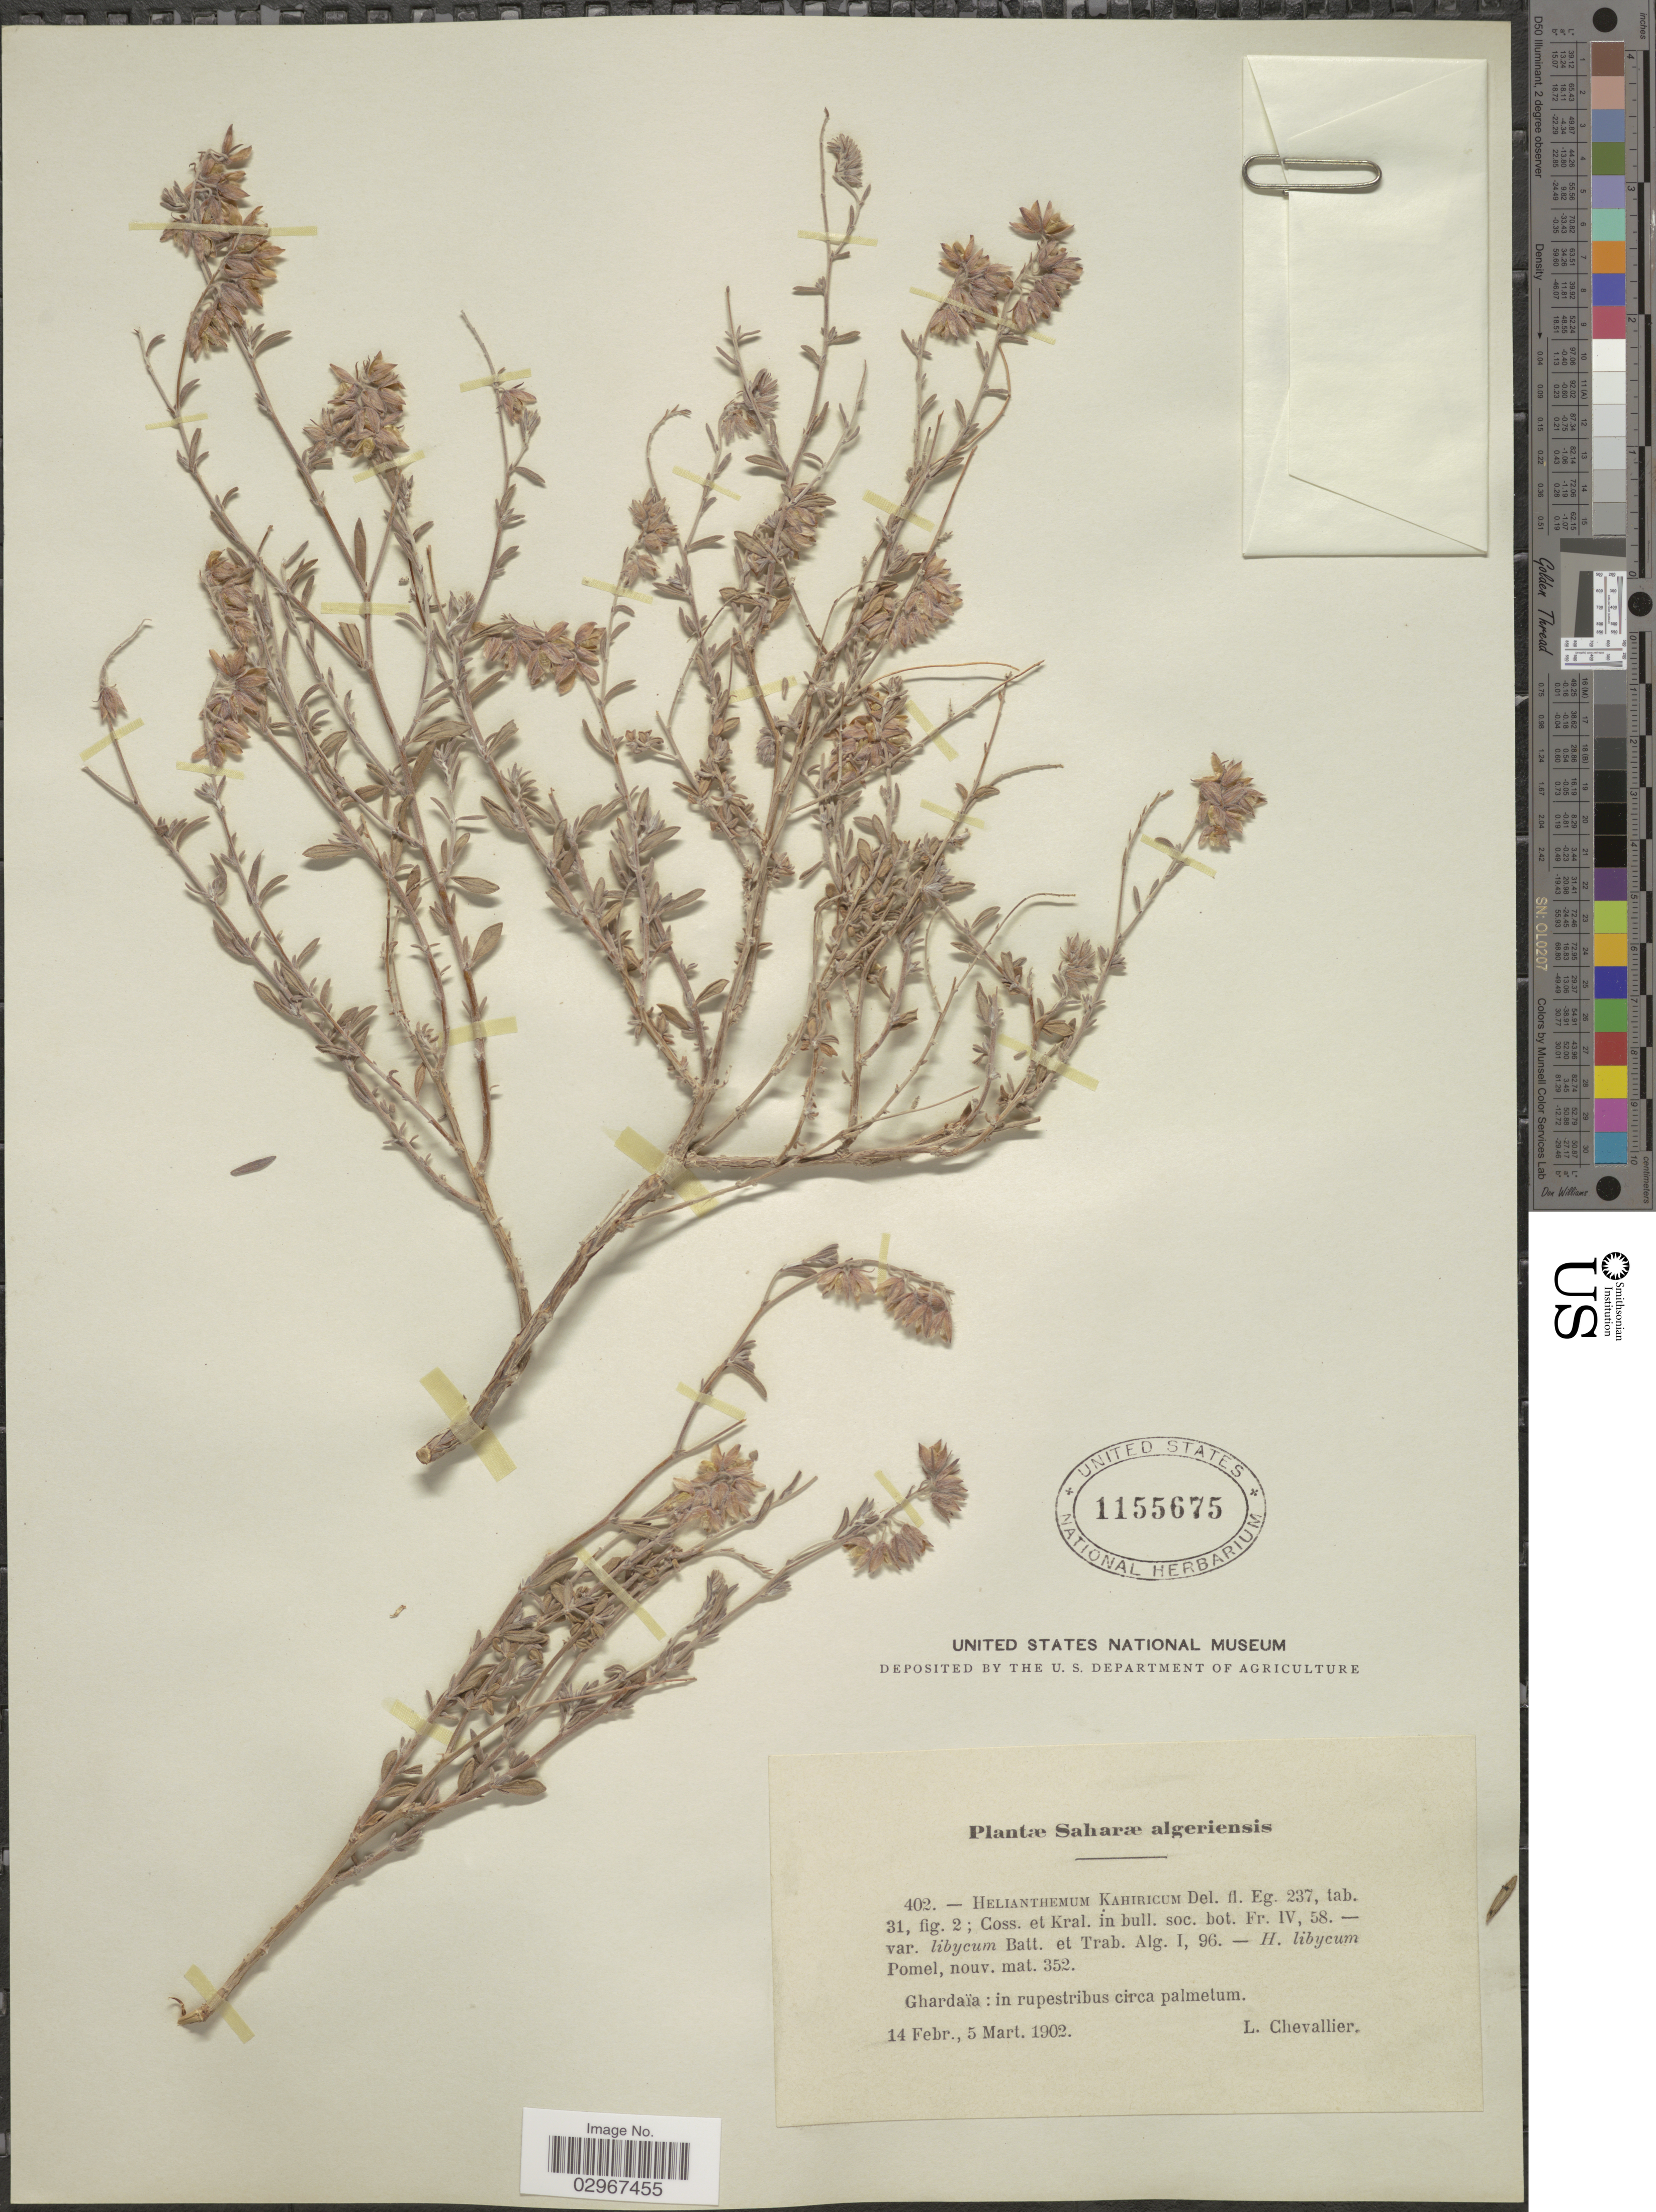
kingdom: Plantae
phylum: Tracheophyta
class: Magnoliopsida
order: Malvales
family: Cistaceae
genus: Helianthemum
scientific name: Helianthemum kahiricum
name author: Delile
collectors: L. Chevallier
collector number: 402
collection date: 1902-02-14/1902-03-05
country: Algeria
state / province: Ghardaïa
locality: Saharæ algeriensis. In rupestribus circa palmetum.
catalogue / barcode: US 1155675